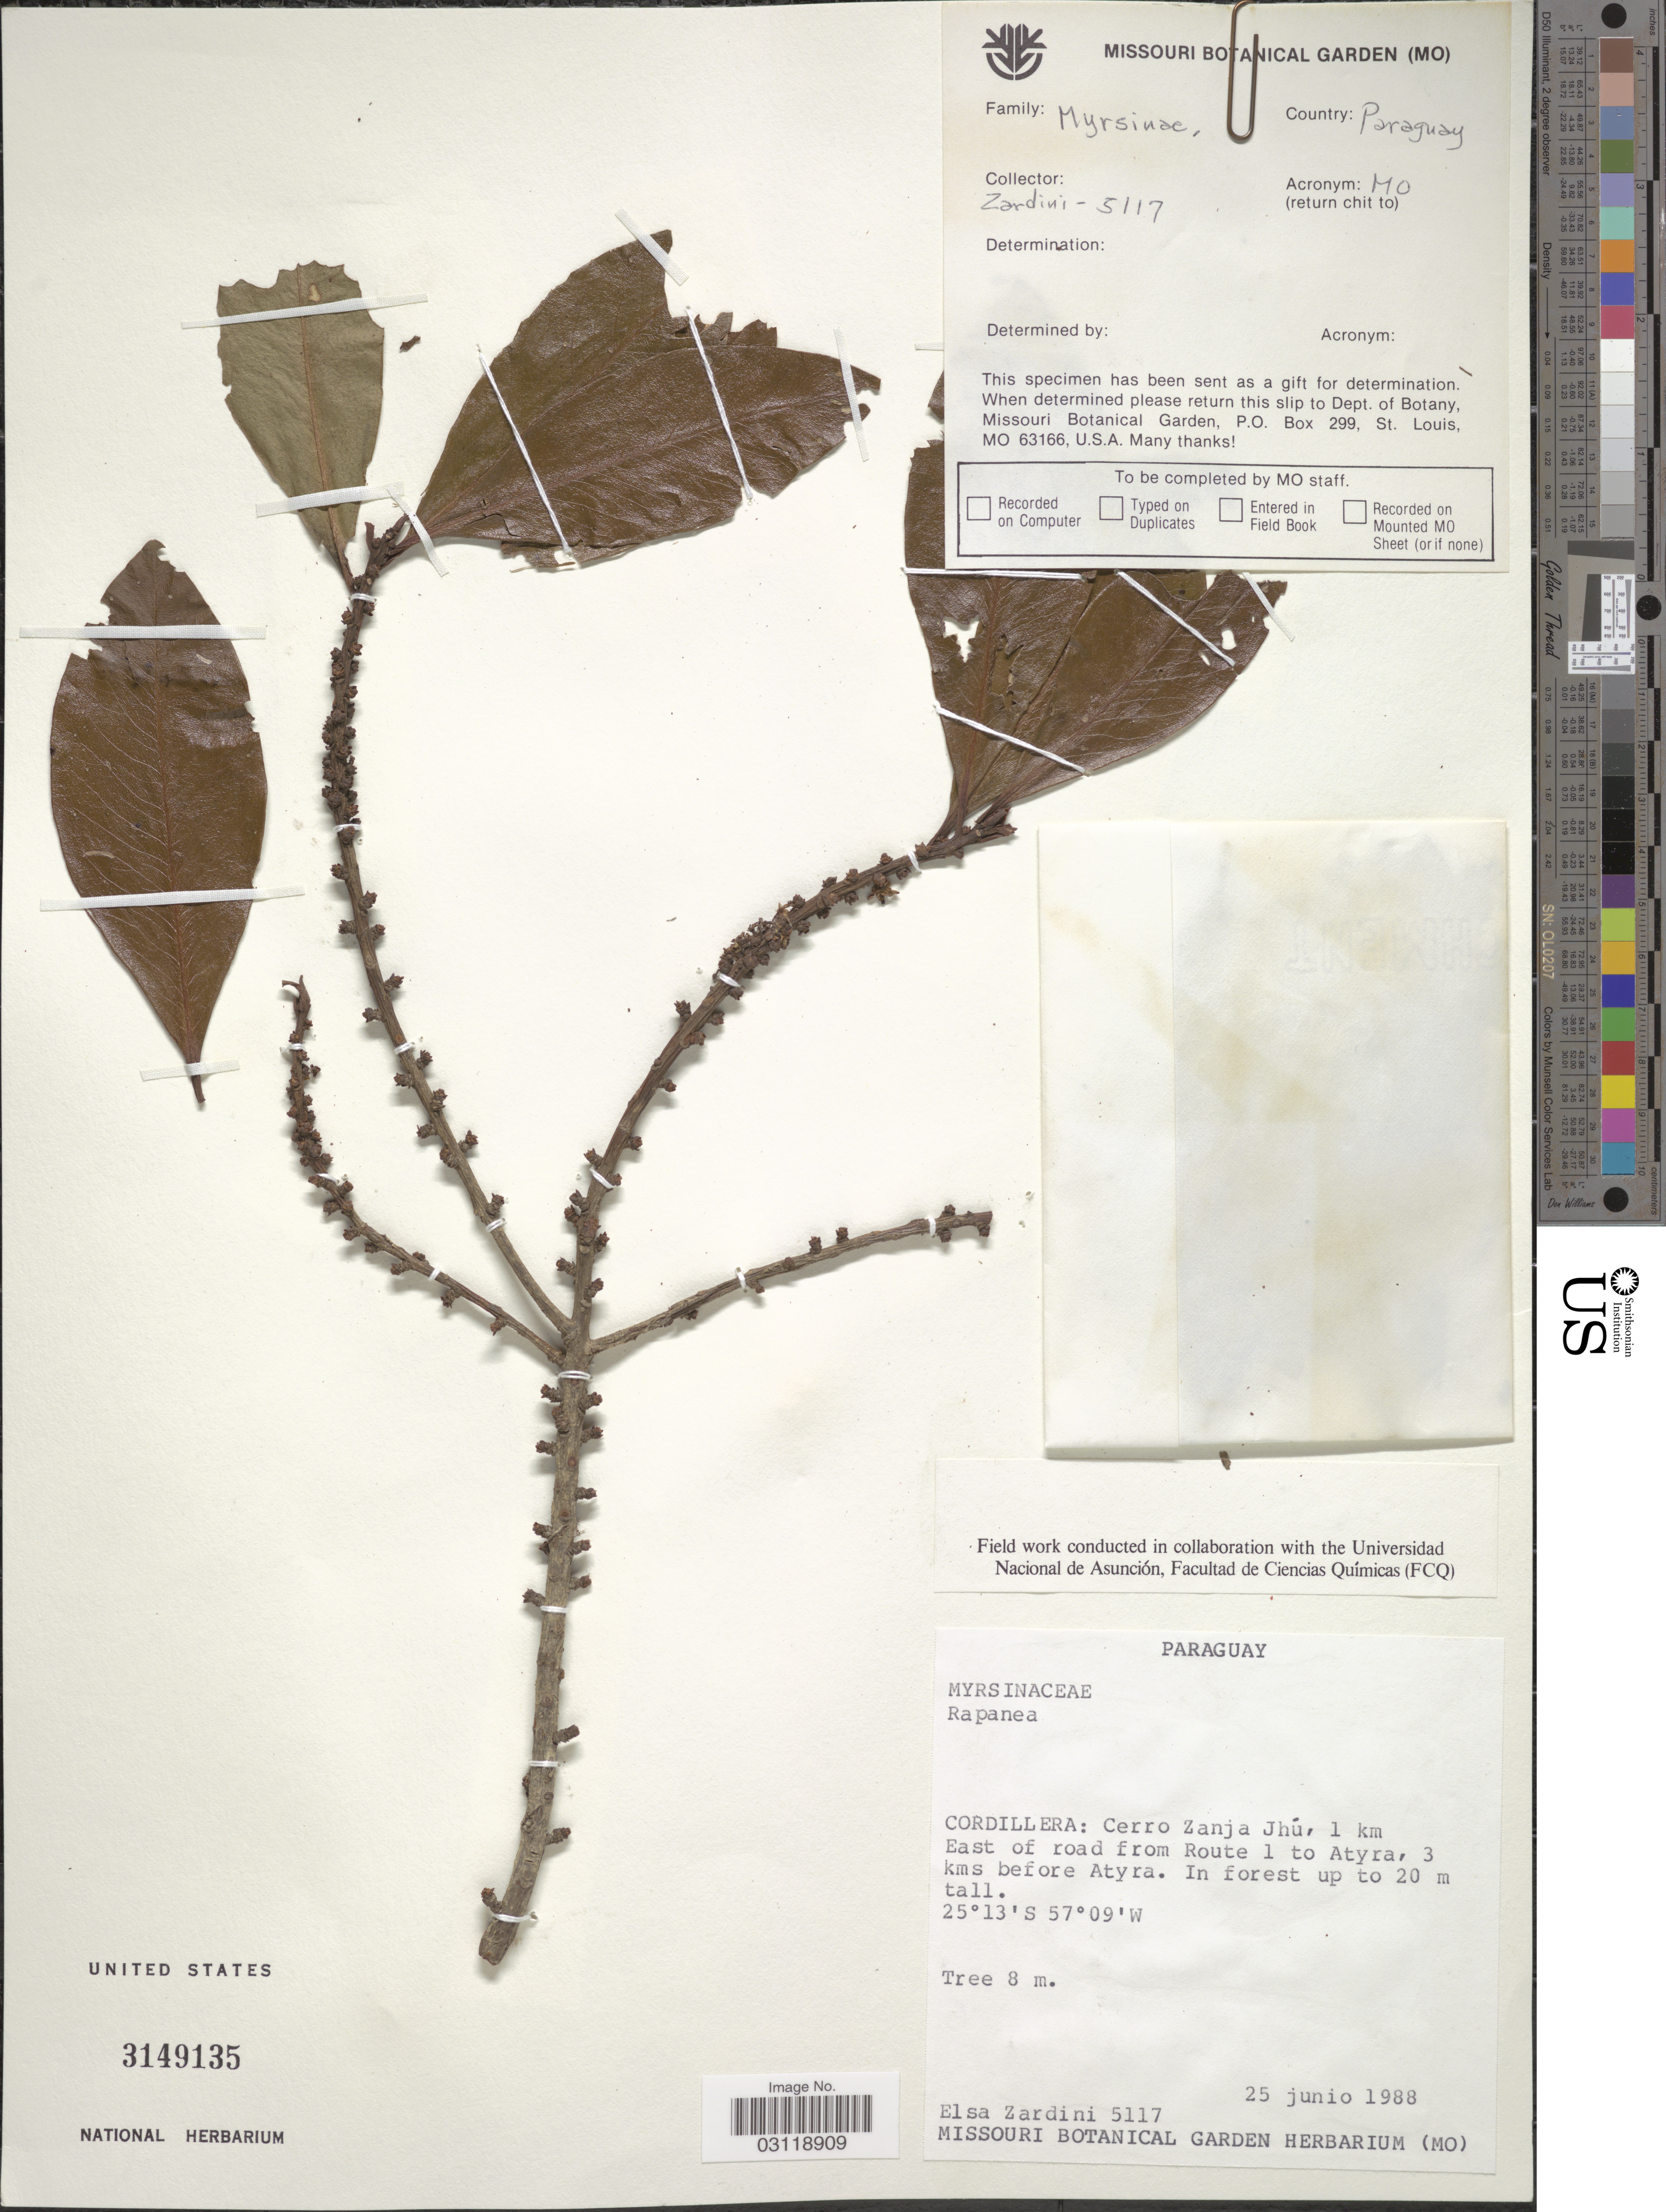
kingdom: Plantae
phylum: Tracheophyta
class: Magnoliopsida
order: Ericales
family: Primulaceae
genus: Rapanea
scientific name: Rapanea sp.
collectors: E. M. Zardini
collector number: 5117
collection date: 1988-06-25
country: Paraguay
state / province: Cordillera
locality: Cerro Zanja Jhú, 1 km East of road from Route 1 to Atyra, 3 kms before Atyra.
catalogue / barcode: US 3149135